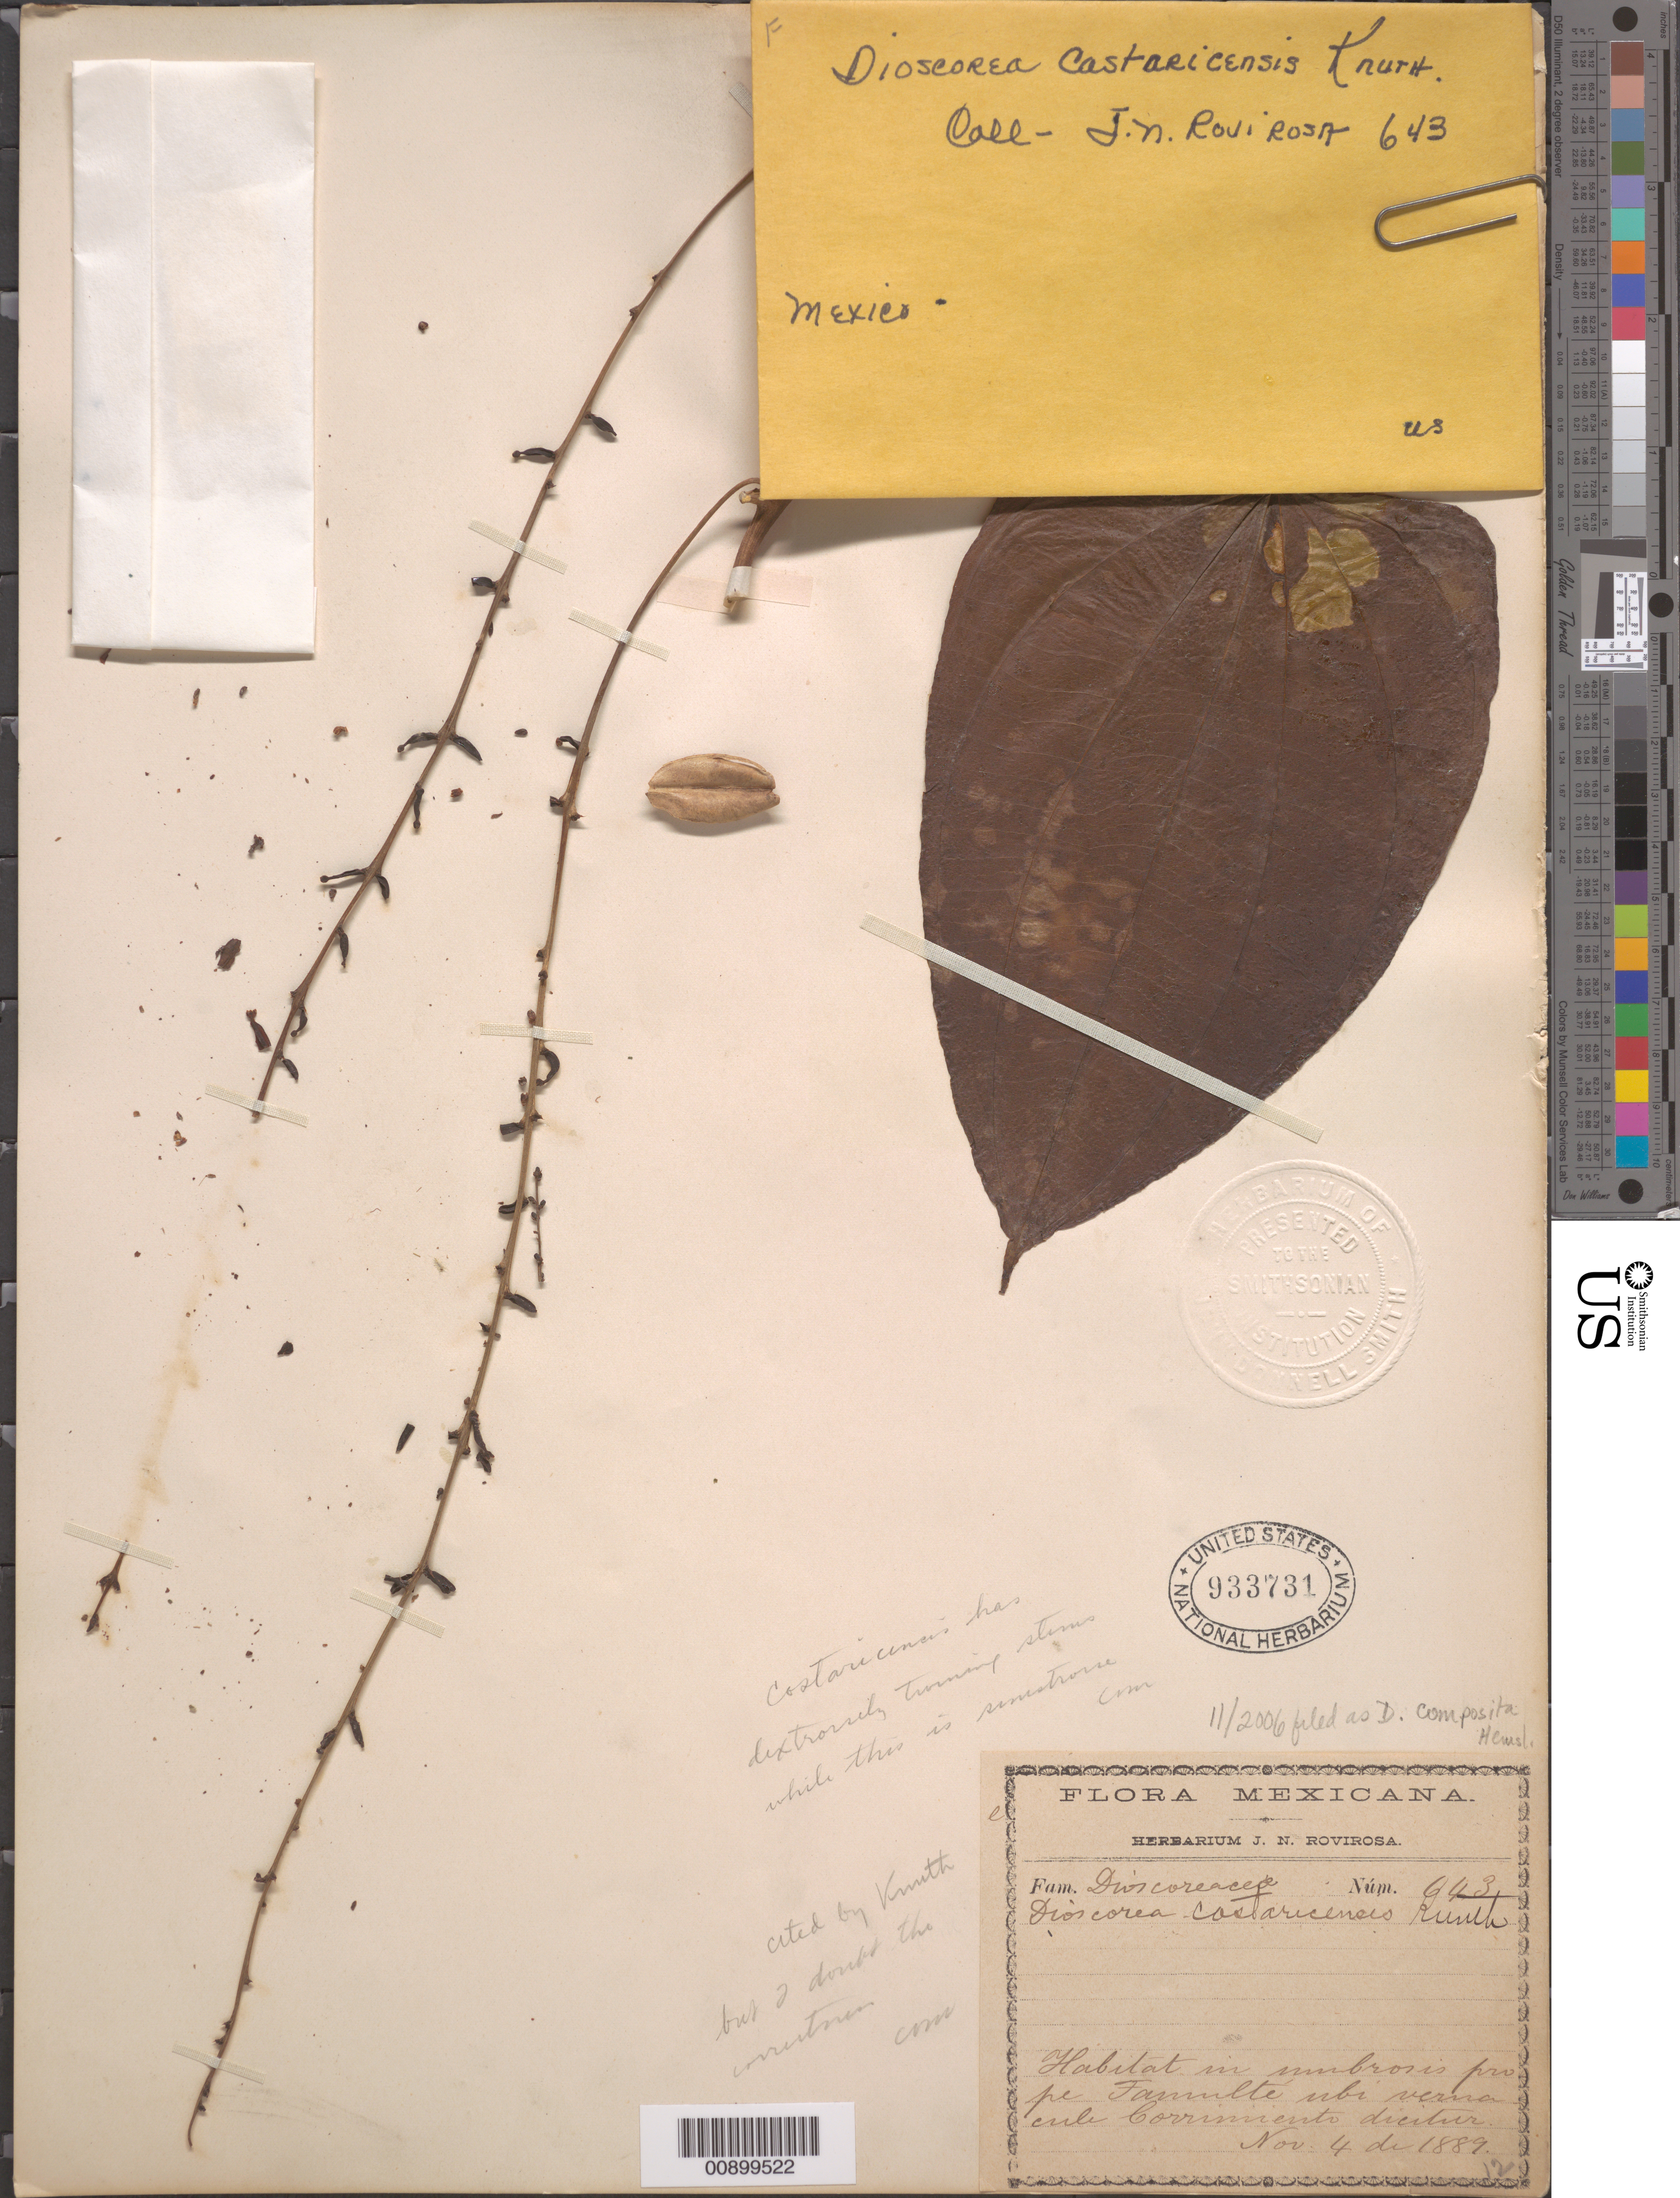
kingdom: Plantae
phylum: Tracheophyta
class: Liliopsida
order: Dioscoreales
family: Dioscoreaceae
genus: Dioscorea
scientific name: Dioscorea composita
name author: Hemsl.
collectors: J. N. Rovirosa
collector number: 643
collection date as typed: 04 Nov 1889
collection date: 1889-11-04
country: Mexico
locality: Prope Tamulte, Mexico. Ubi vernacule Corrimiento dicitur.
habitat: In umbrosis.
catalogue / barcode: US 933731